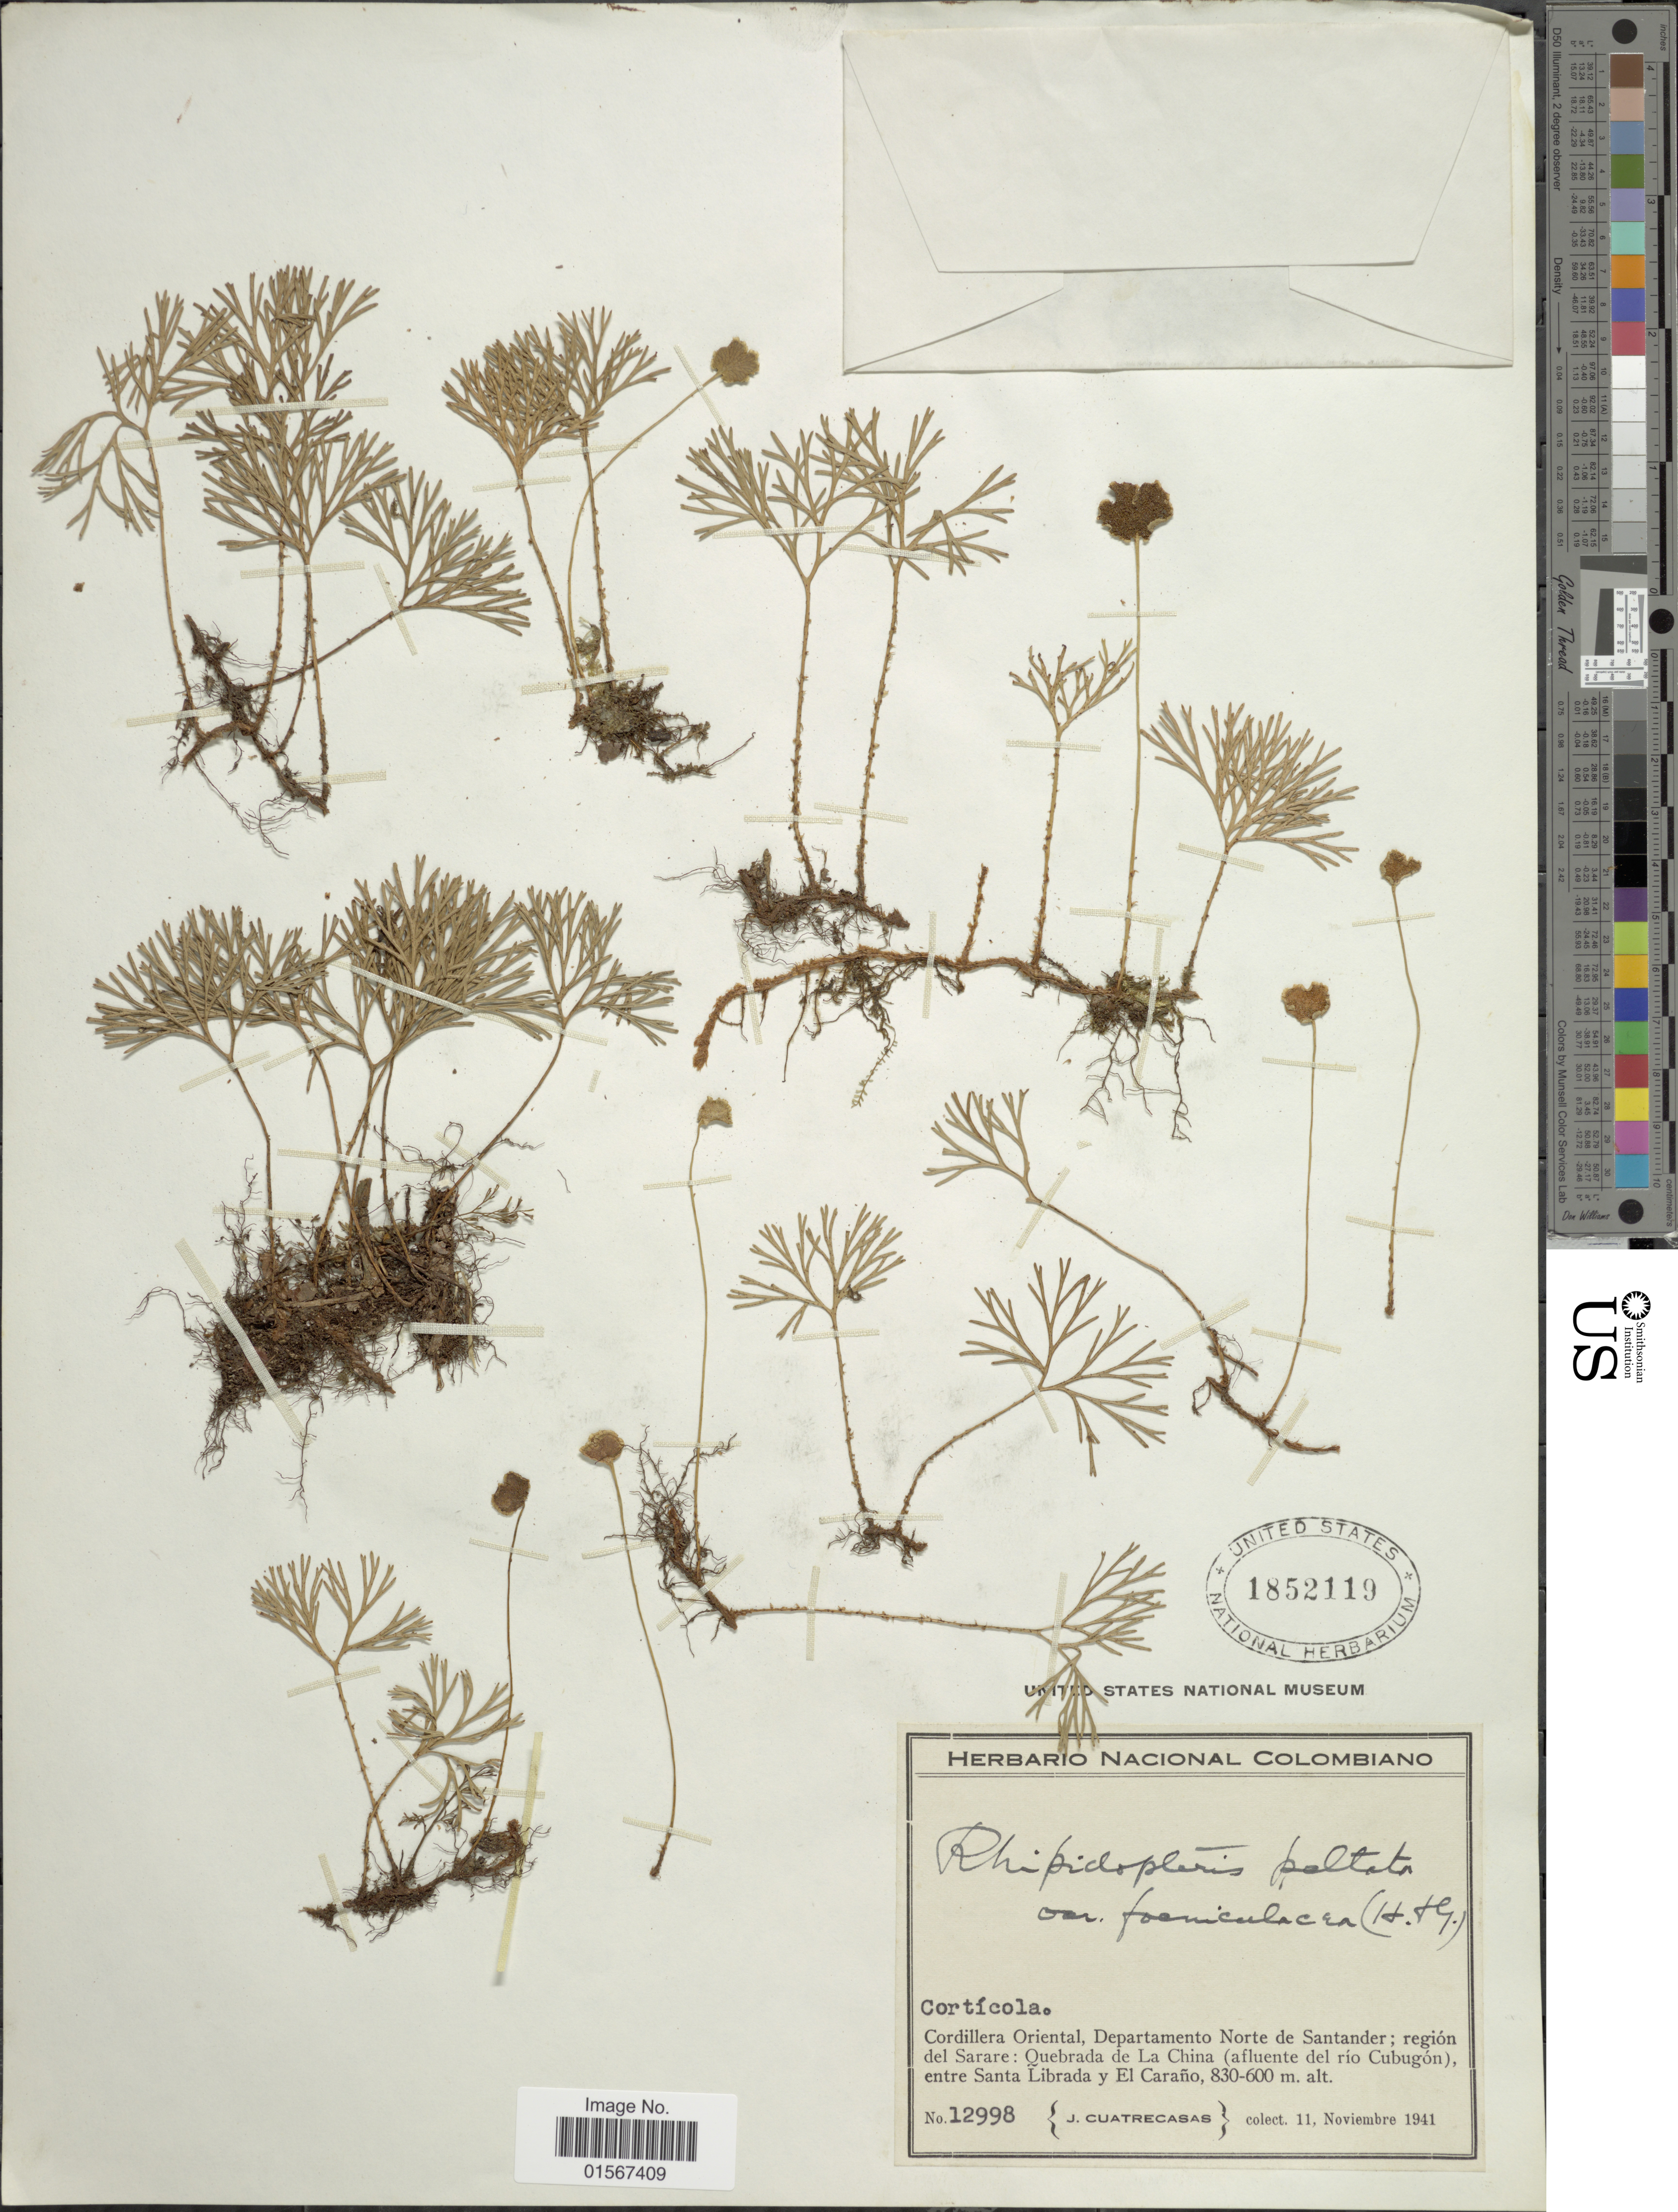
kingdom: Plantae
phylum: Tracheophyta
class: Polypodiopsida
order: Polypodiales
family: Dryopteridaceae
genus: Elaphoglossum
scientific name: Elaphoglossum peltatum f. peltatum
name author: (Sw.) Urb.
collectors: J. Cuatrecasas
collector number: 12998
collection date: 1941-11-11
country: Colombia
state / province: Norte de Santander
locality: Colombia, Cordillera Oriental, Departamento Norte de Santander; región del Sarare: Quebrada de La China (afluente del r;io Cubugón), entre Santa Librada y El Caraño. Cortícola.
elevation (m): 600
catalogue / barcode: US 1852119